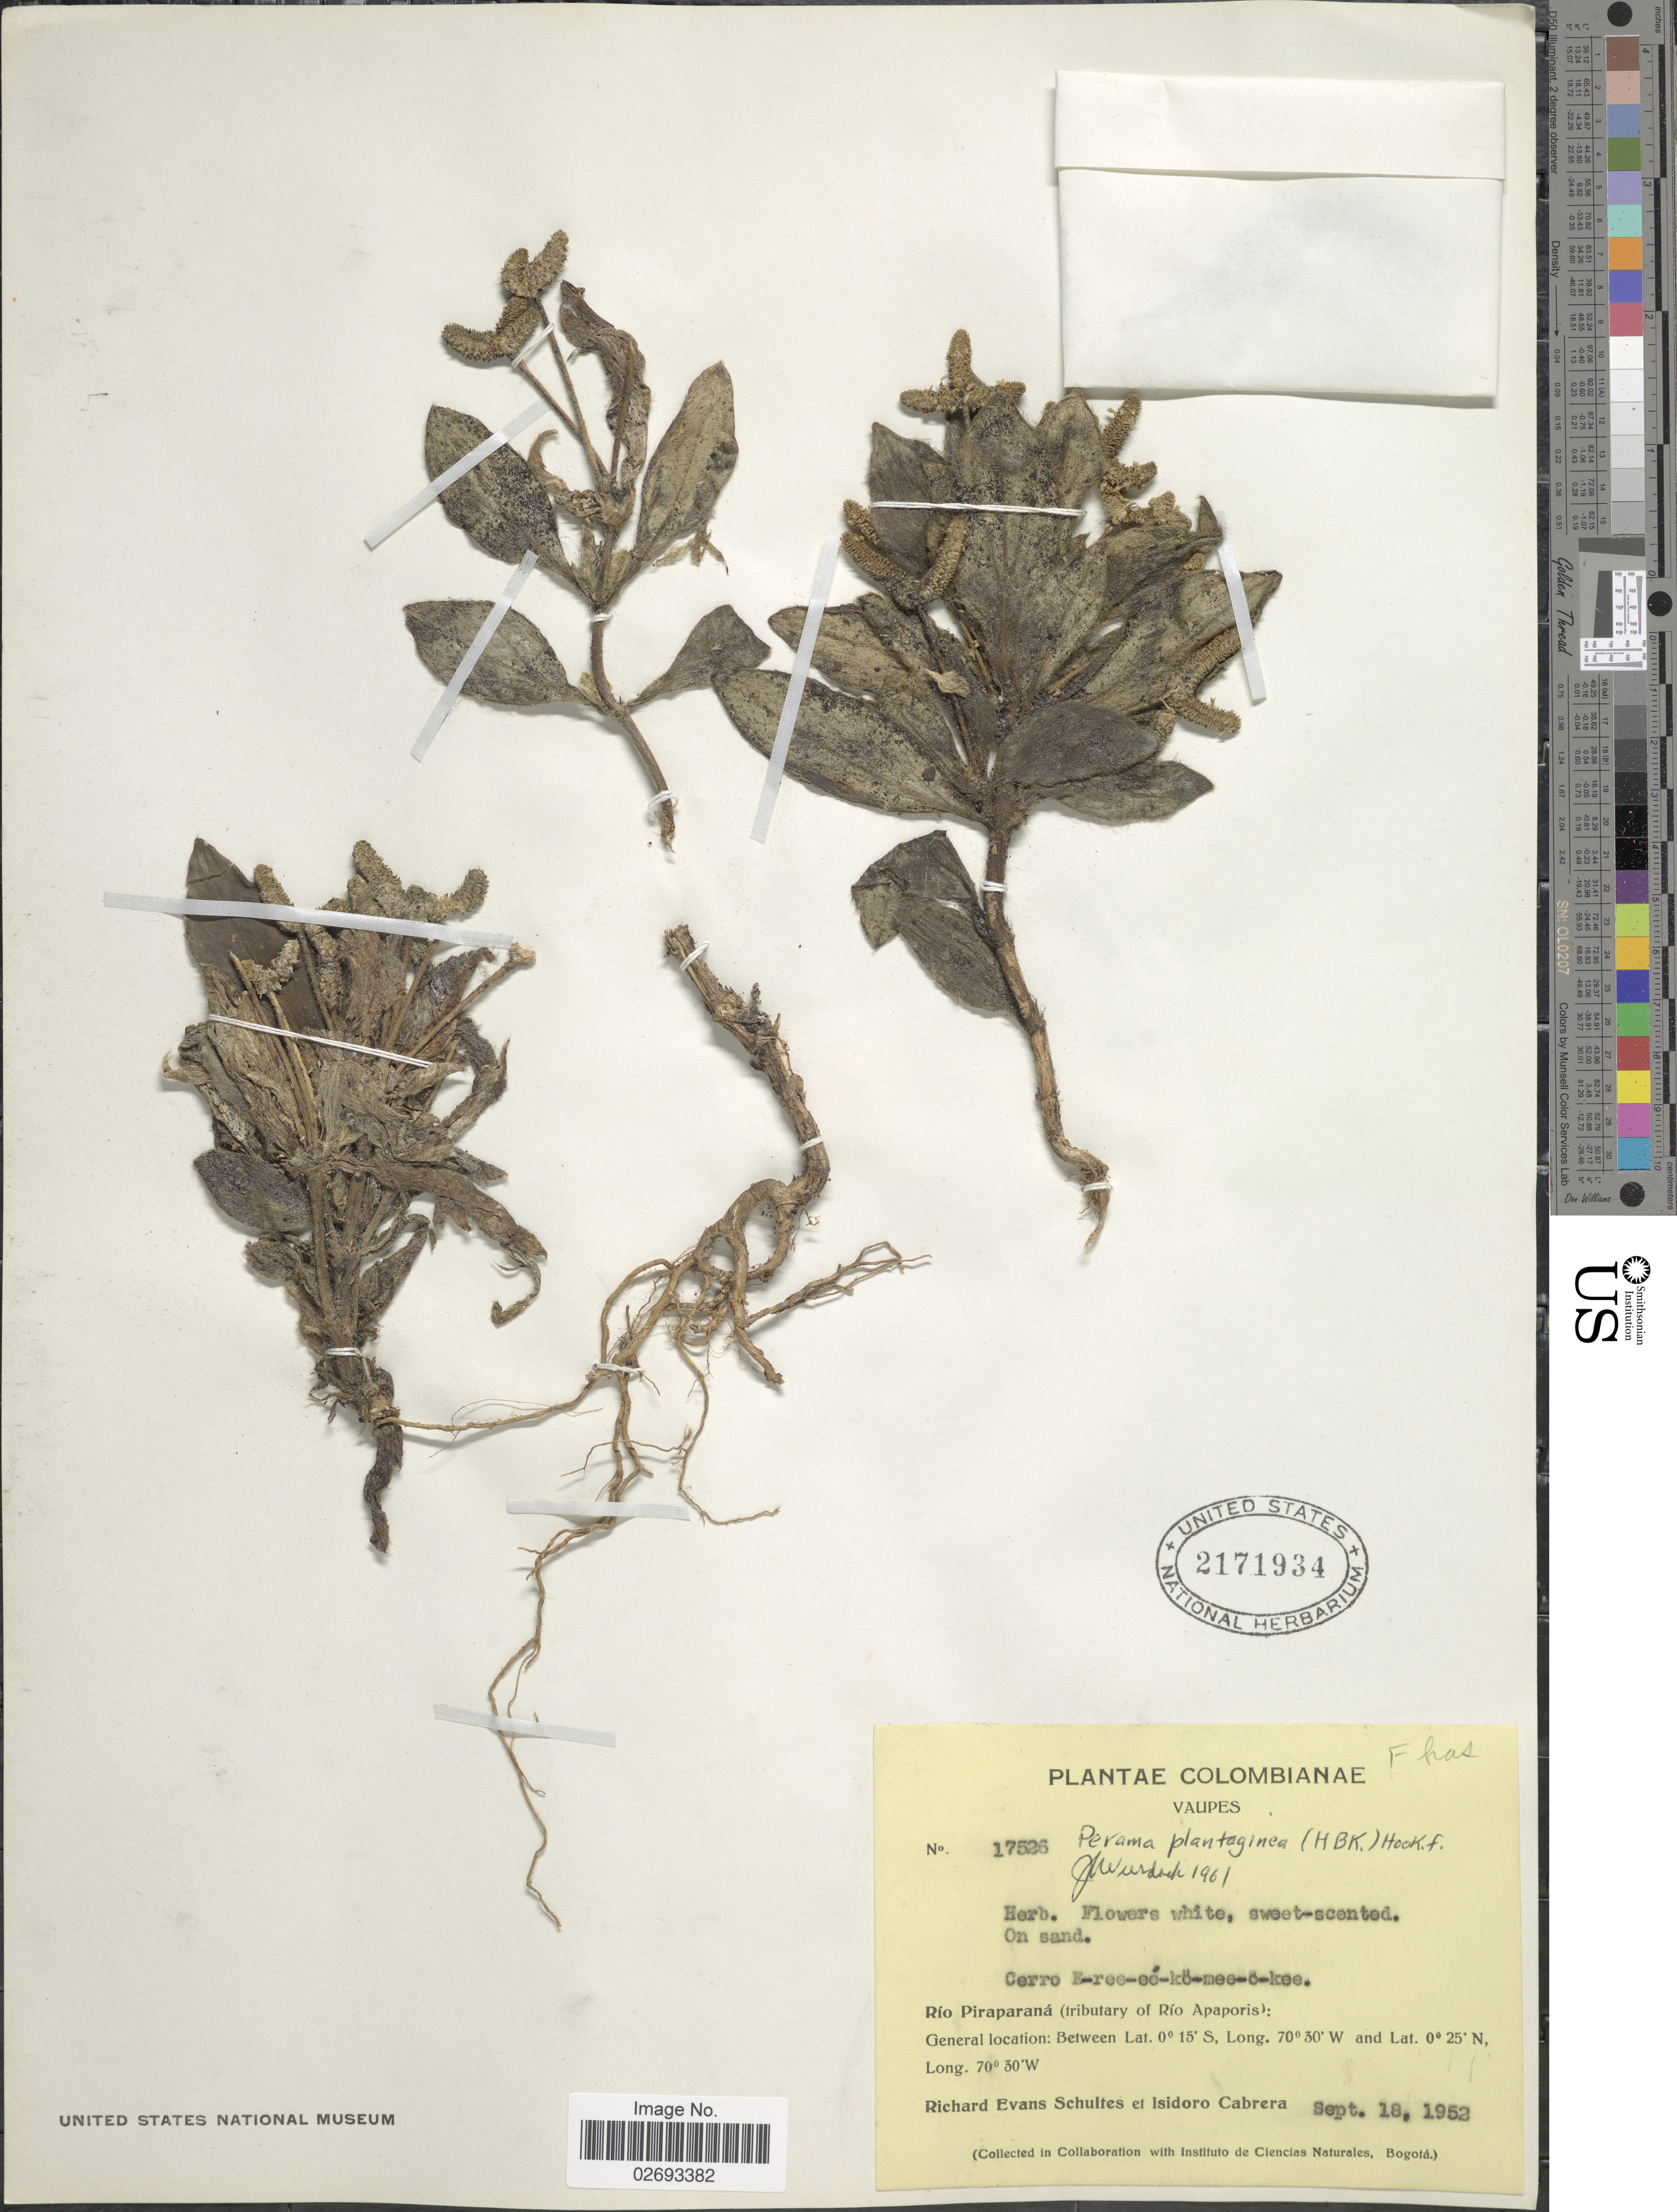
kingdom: Plantae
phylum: Tracheophyta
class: Magnoliopsida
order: Gentianales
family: Rubiaceae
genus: Perama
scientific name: Perama plantaginea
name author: (Kunth) Hook. f.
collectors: R. E. Schultes & I. Cabrera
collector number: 17526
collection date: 1952-09-18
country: Colombia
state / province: Vaupés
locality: Cerro E-ree-ee-ko-mee-o-kee. Rio Piraparana (tributary of rIo Apaporis).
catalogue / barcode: US 2171934